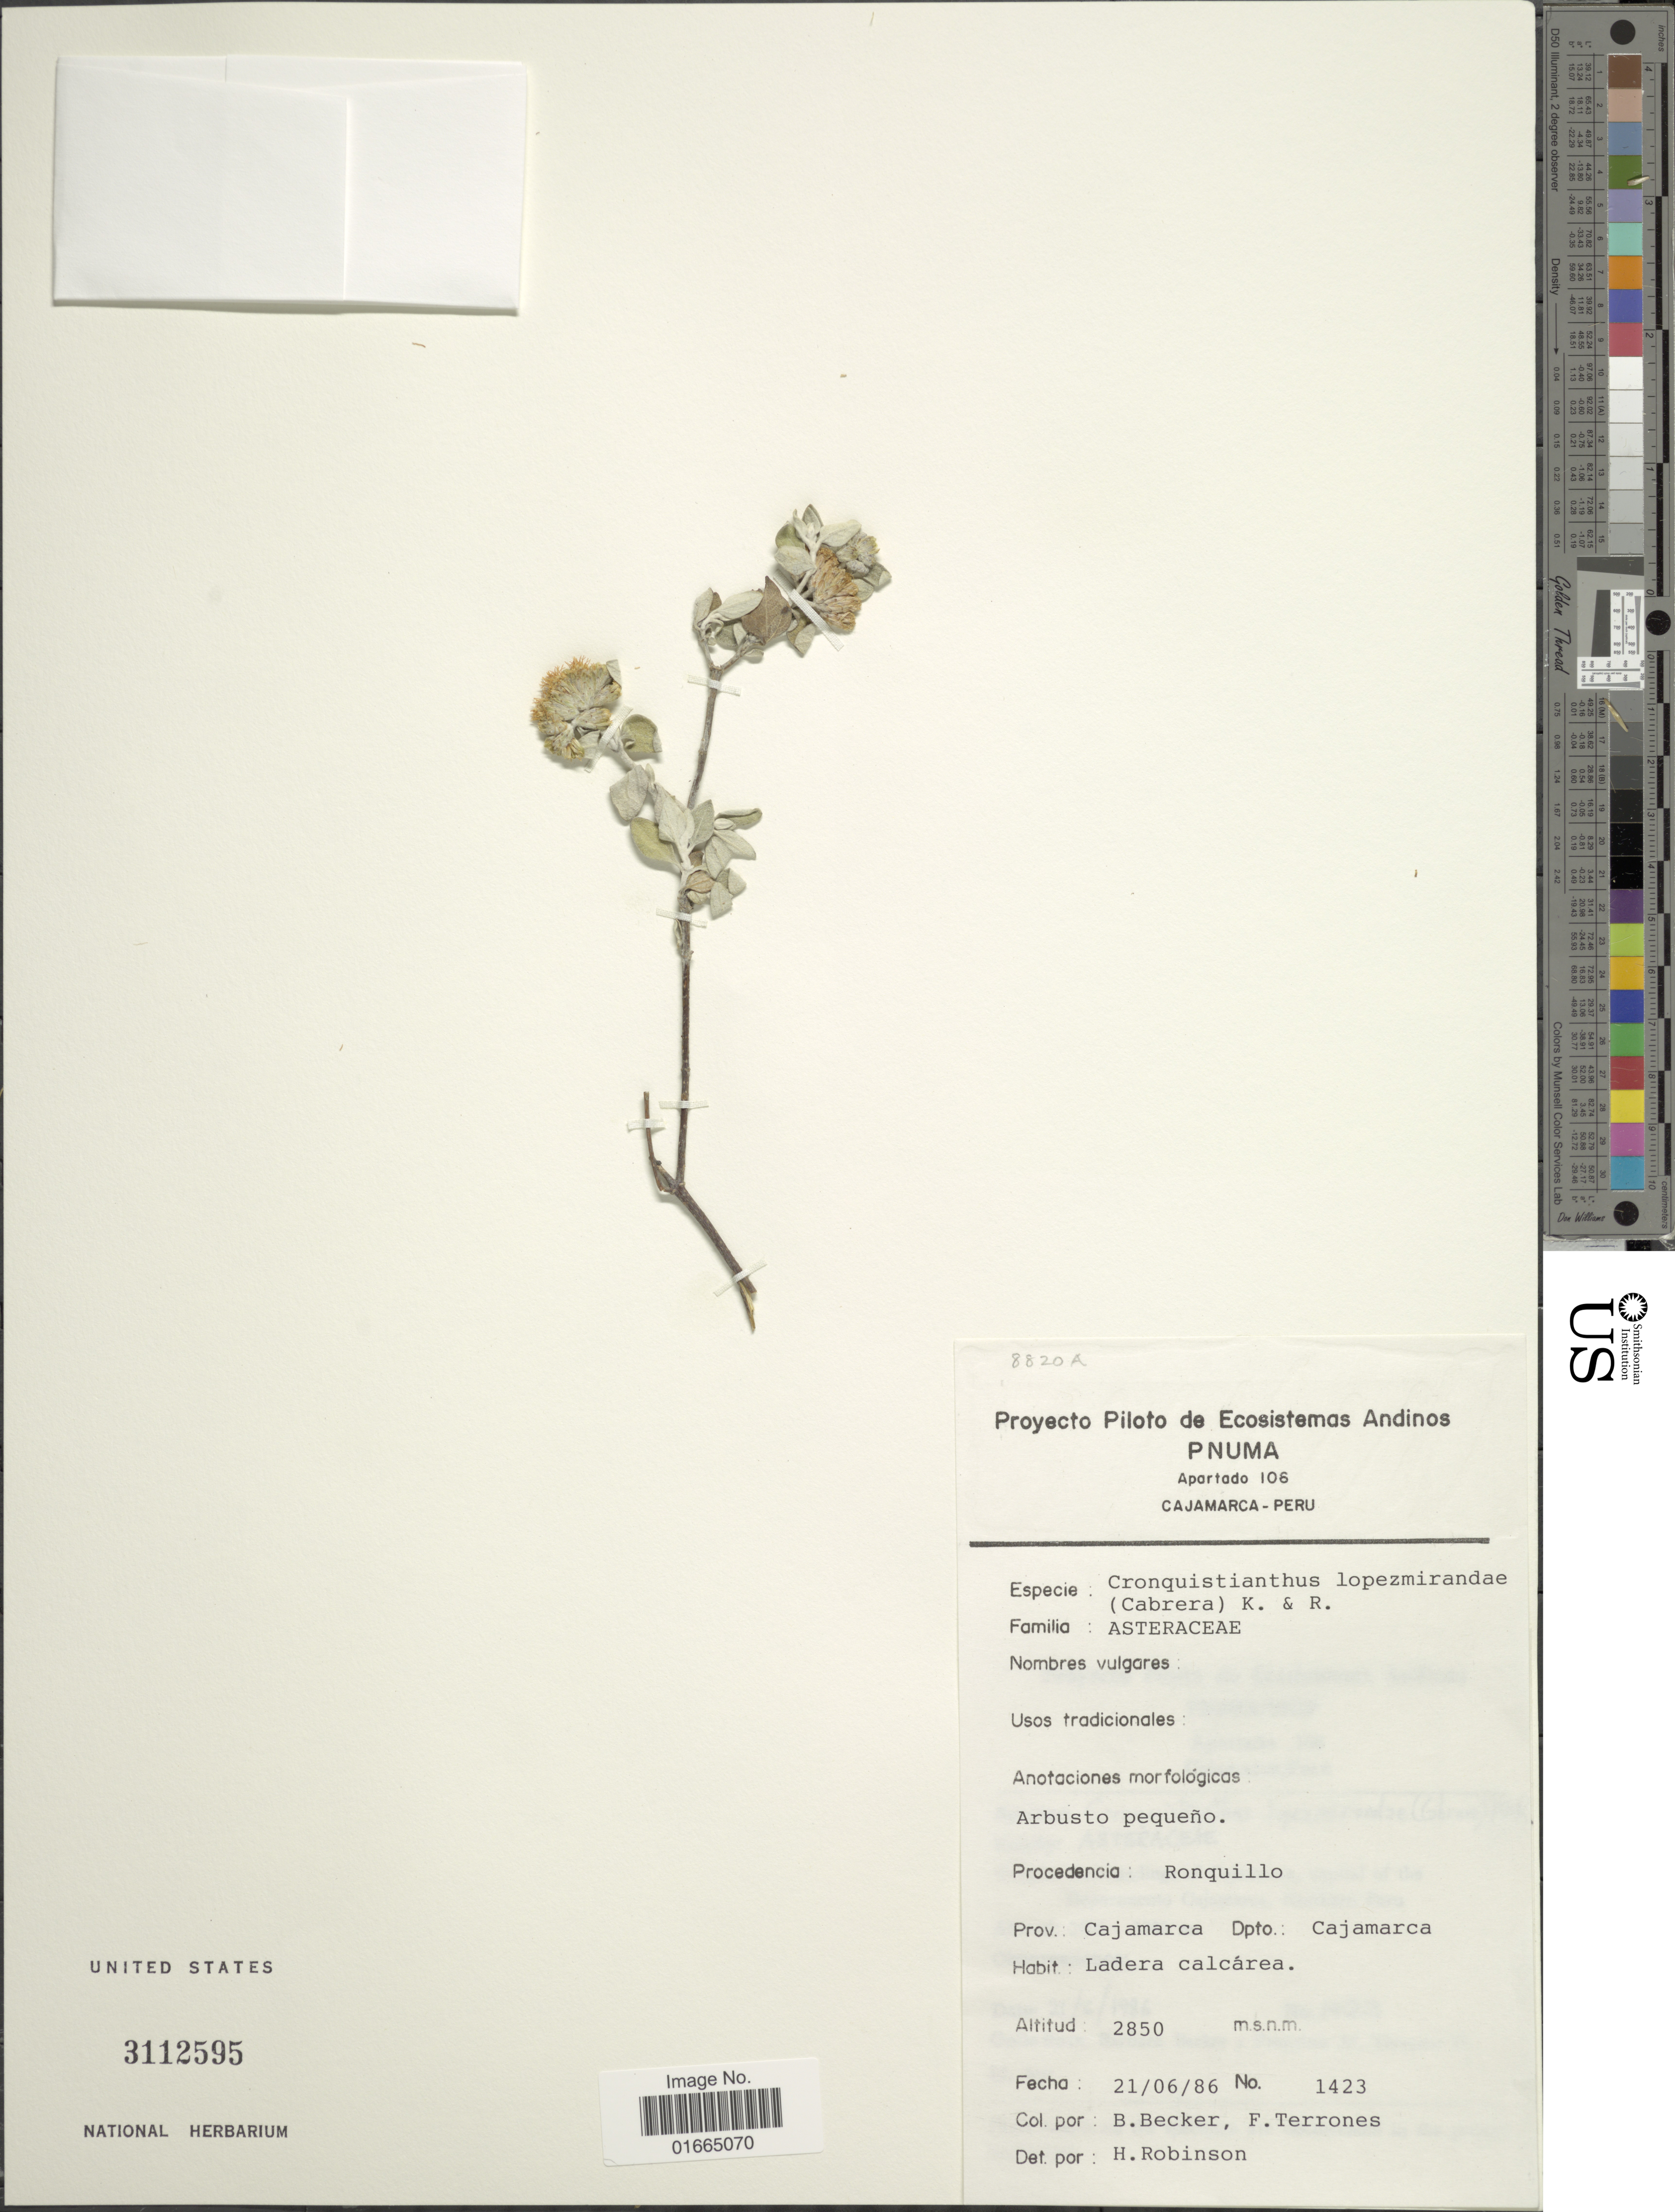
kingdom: Plantae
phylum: Tracheophyta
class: Magnoliopsida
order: Asterales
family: Asteraceae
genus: Cronquistianthus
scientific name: Cronquistianthus lopezmirandae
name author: (Cabrera) R.M. King & H. Rob.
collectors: B. Becker & F. Terrones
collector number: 1423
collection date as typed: Transcribed d/m/y: 21/6/86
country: Peru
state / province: Cajamarca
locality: Ronquillo. Prov.: Cajamarca. Dpto.: Cajamarca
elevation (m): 2850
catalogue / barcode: US 3112595